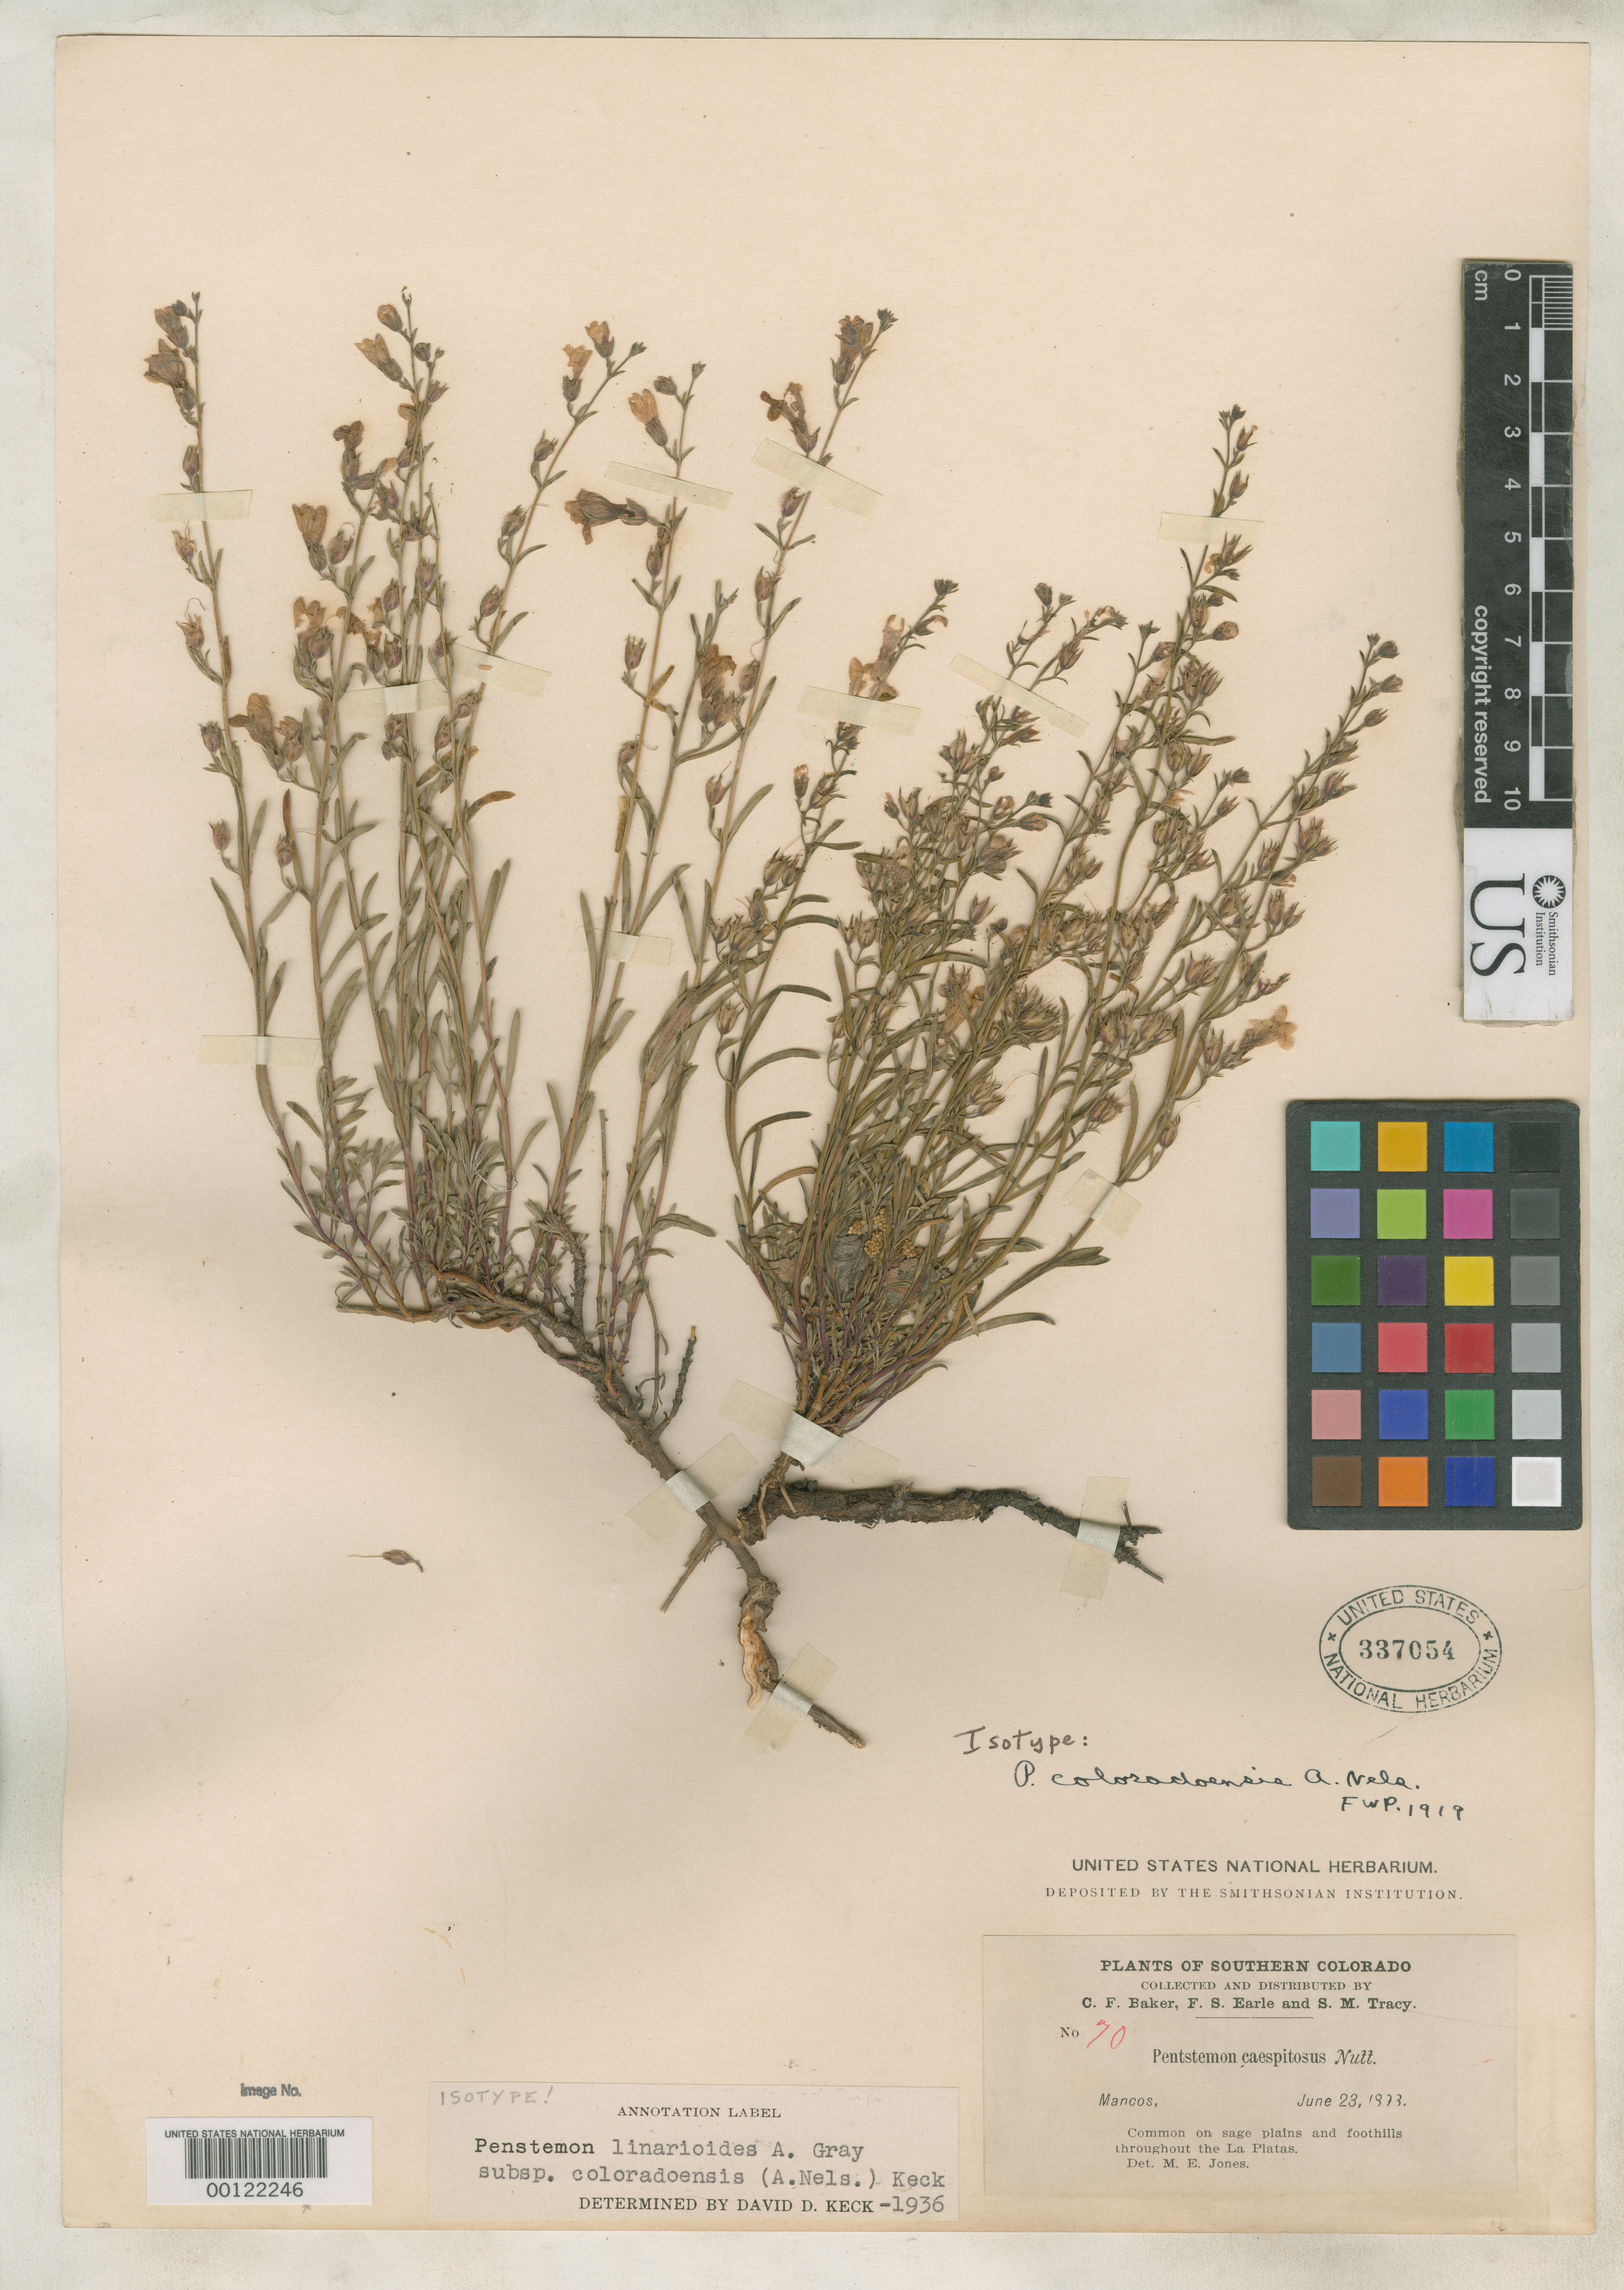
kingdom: Plantae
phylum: Tracheophyta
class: Magnoliopsida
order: Lamiales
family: Plantaginaceae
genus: Penstemon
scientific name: Penstemon coloradoensis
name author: A. Nelson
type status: Isotype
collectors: C. F. Baker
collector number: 70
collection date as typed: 23 Jun 1898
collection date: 1898-06-23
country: United States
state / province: Colorado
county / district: Montezuma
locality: Mancos.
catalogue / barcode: US 337054